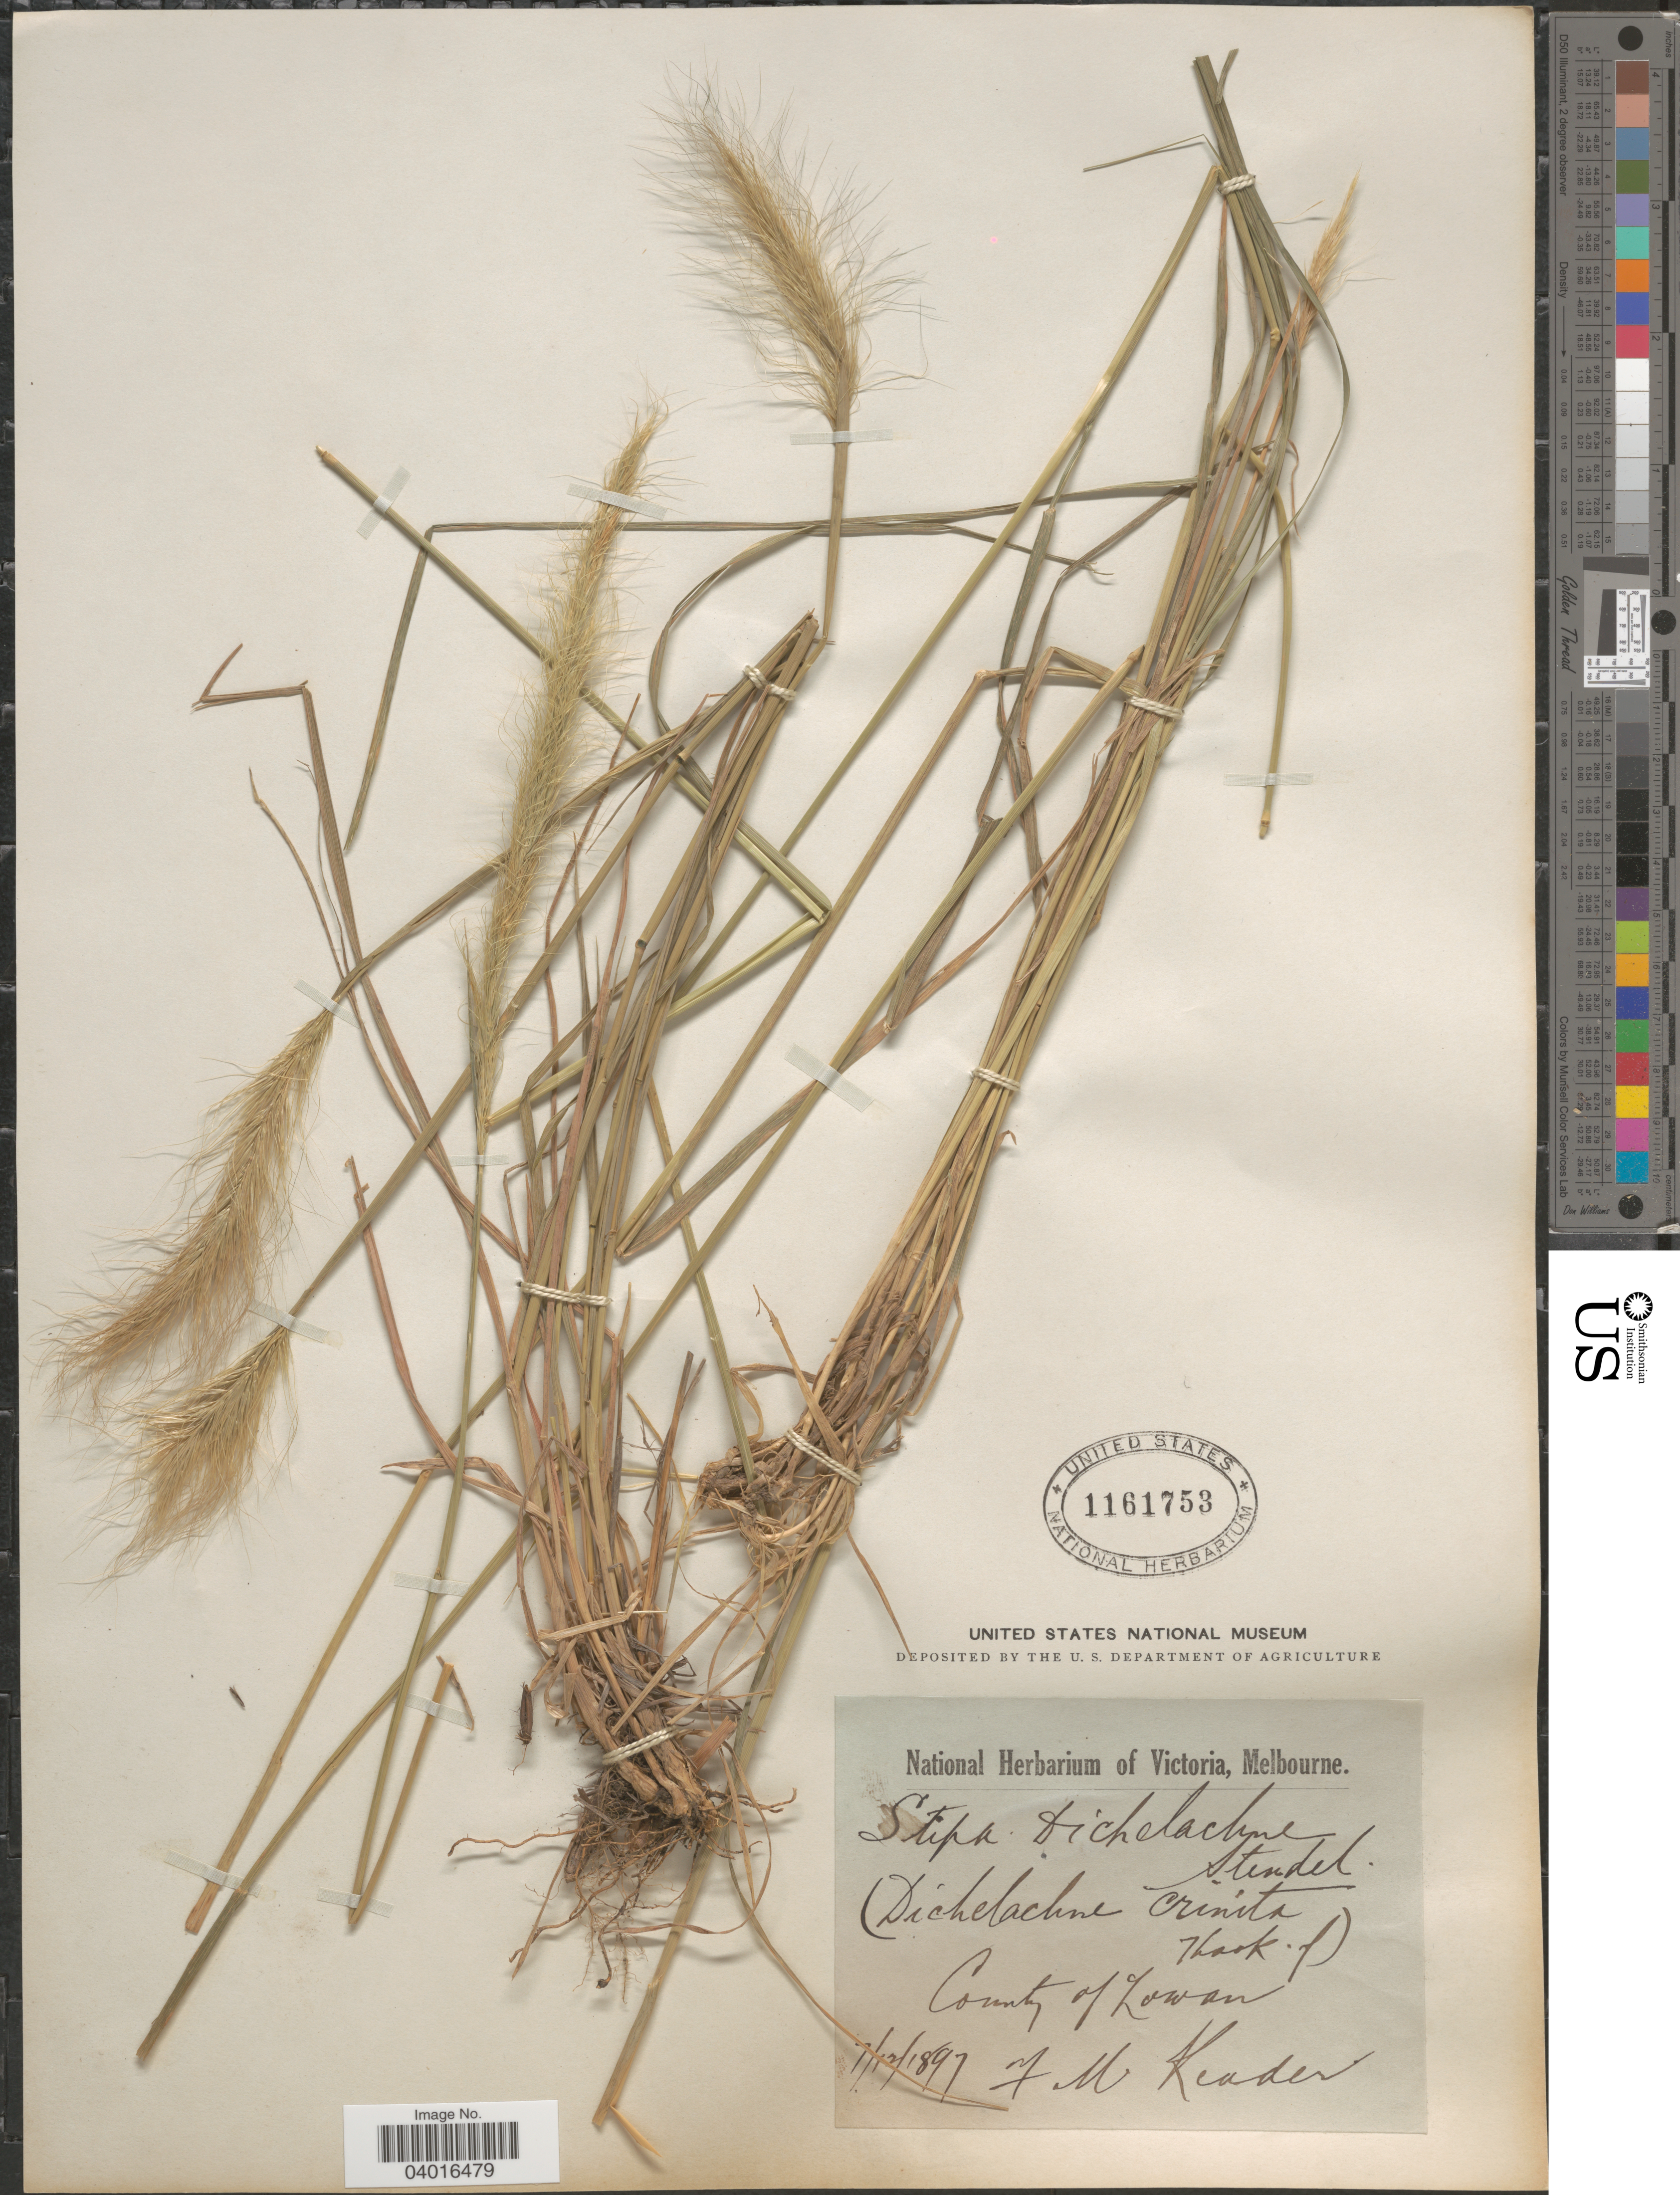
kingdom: Plantae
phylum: Tracheophyta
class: Liliopsida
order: Poales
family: Poaceae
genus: Dichelachne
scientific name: Dichelachne crinita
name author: Hook. f.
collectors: F. Reader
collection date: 1897-12-07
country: Australia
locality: County of Lowan.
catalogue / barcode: US 1161753